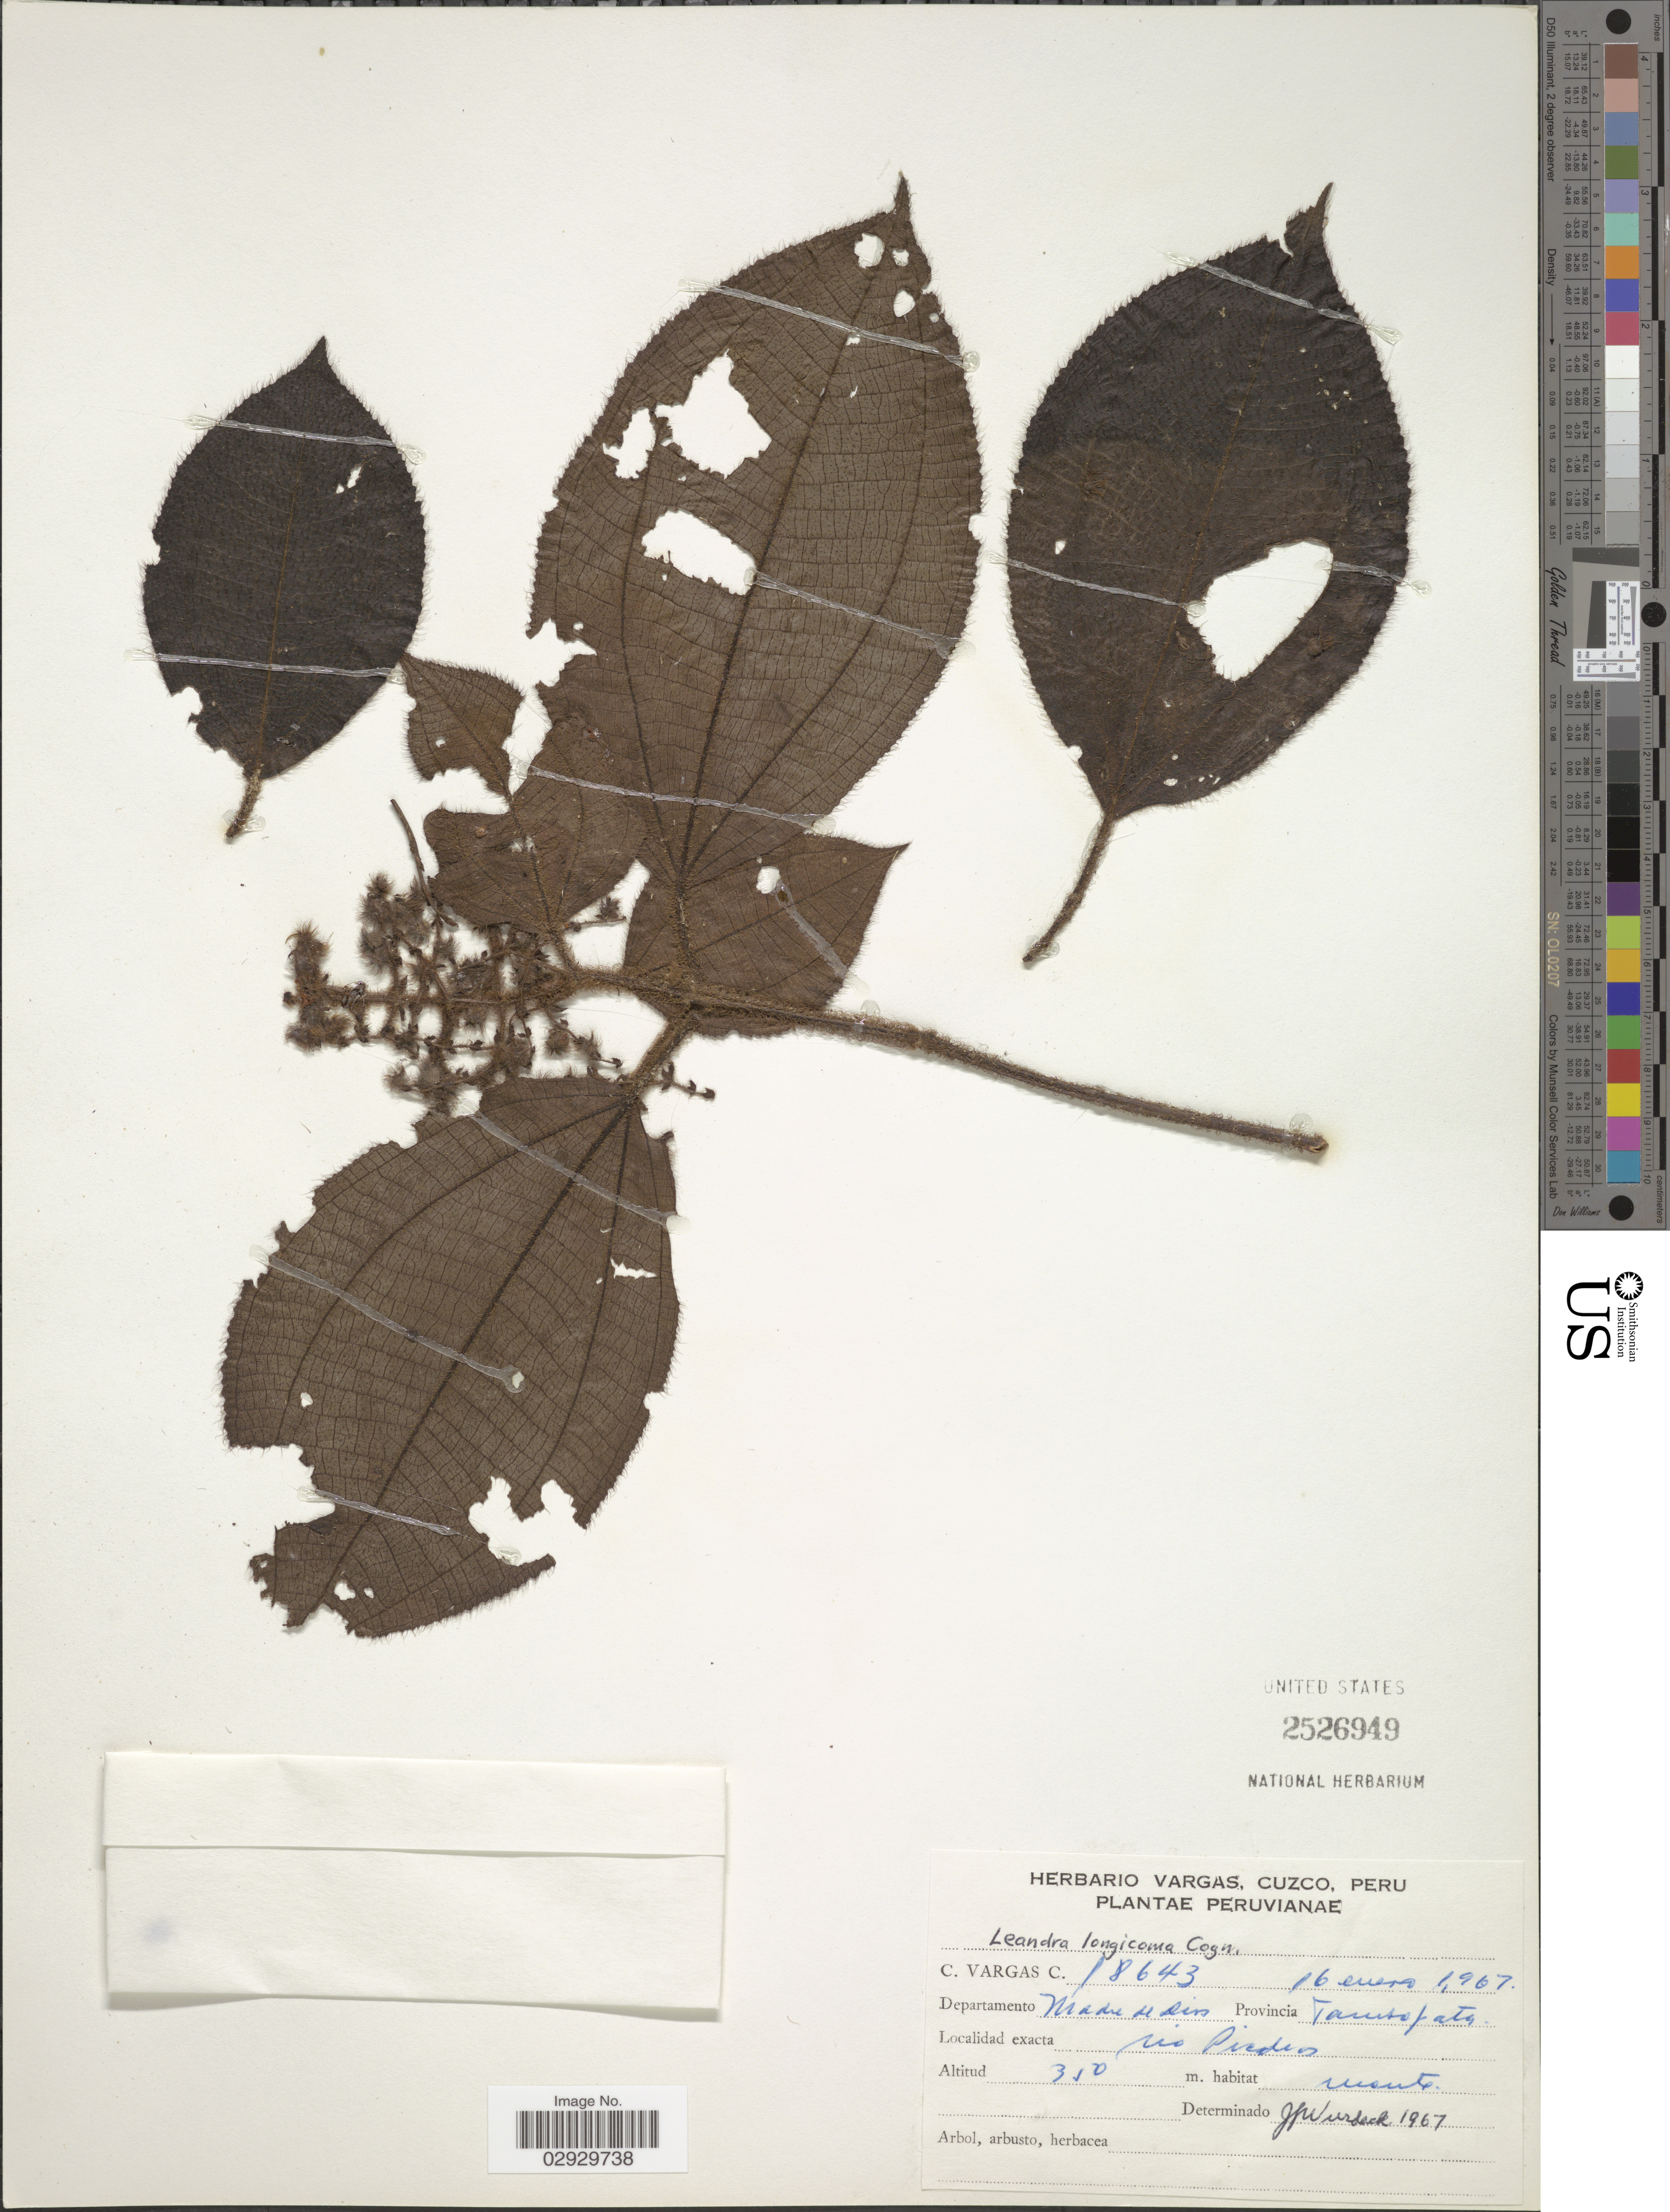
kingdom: Plantae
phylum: Tracheophyta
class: Magnoliopsida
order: Myrtales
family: Melastomataceae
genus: Leandra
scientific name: Leandra longicoma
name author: Cogn.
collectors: C. Vargas Calderón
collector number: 18643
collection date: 1967-01-16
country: Peru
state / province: Madre de Dios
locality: Departamento Madre de Dios, Provinci Tambopata, Rio Piedras.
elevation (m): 350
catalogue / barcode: US 2526949